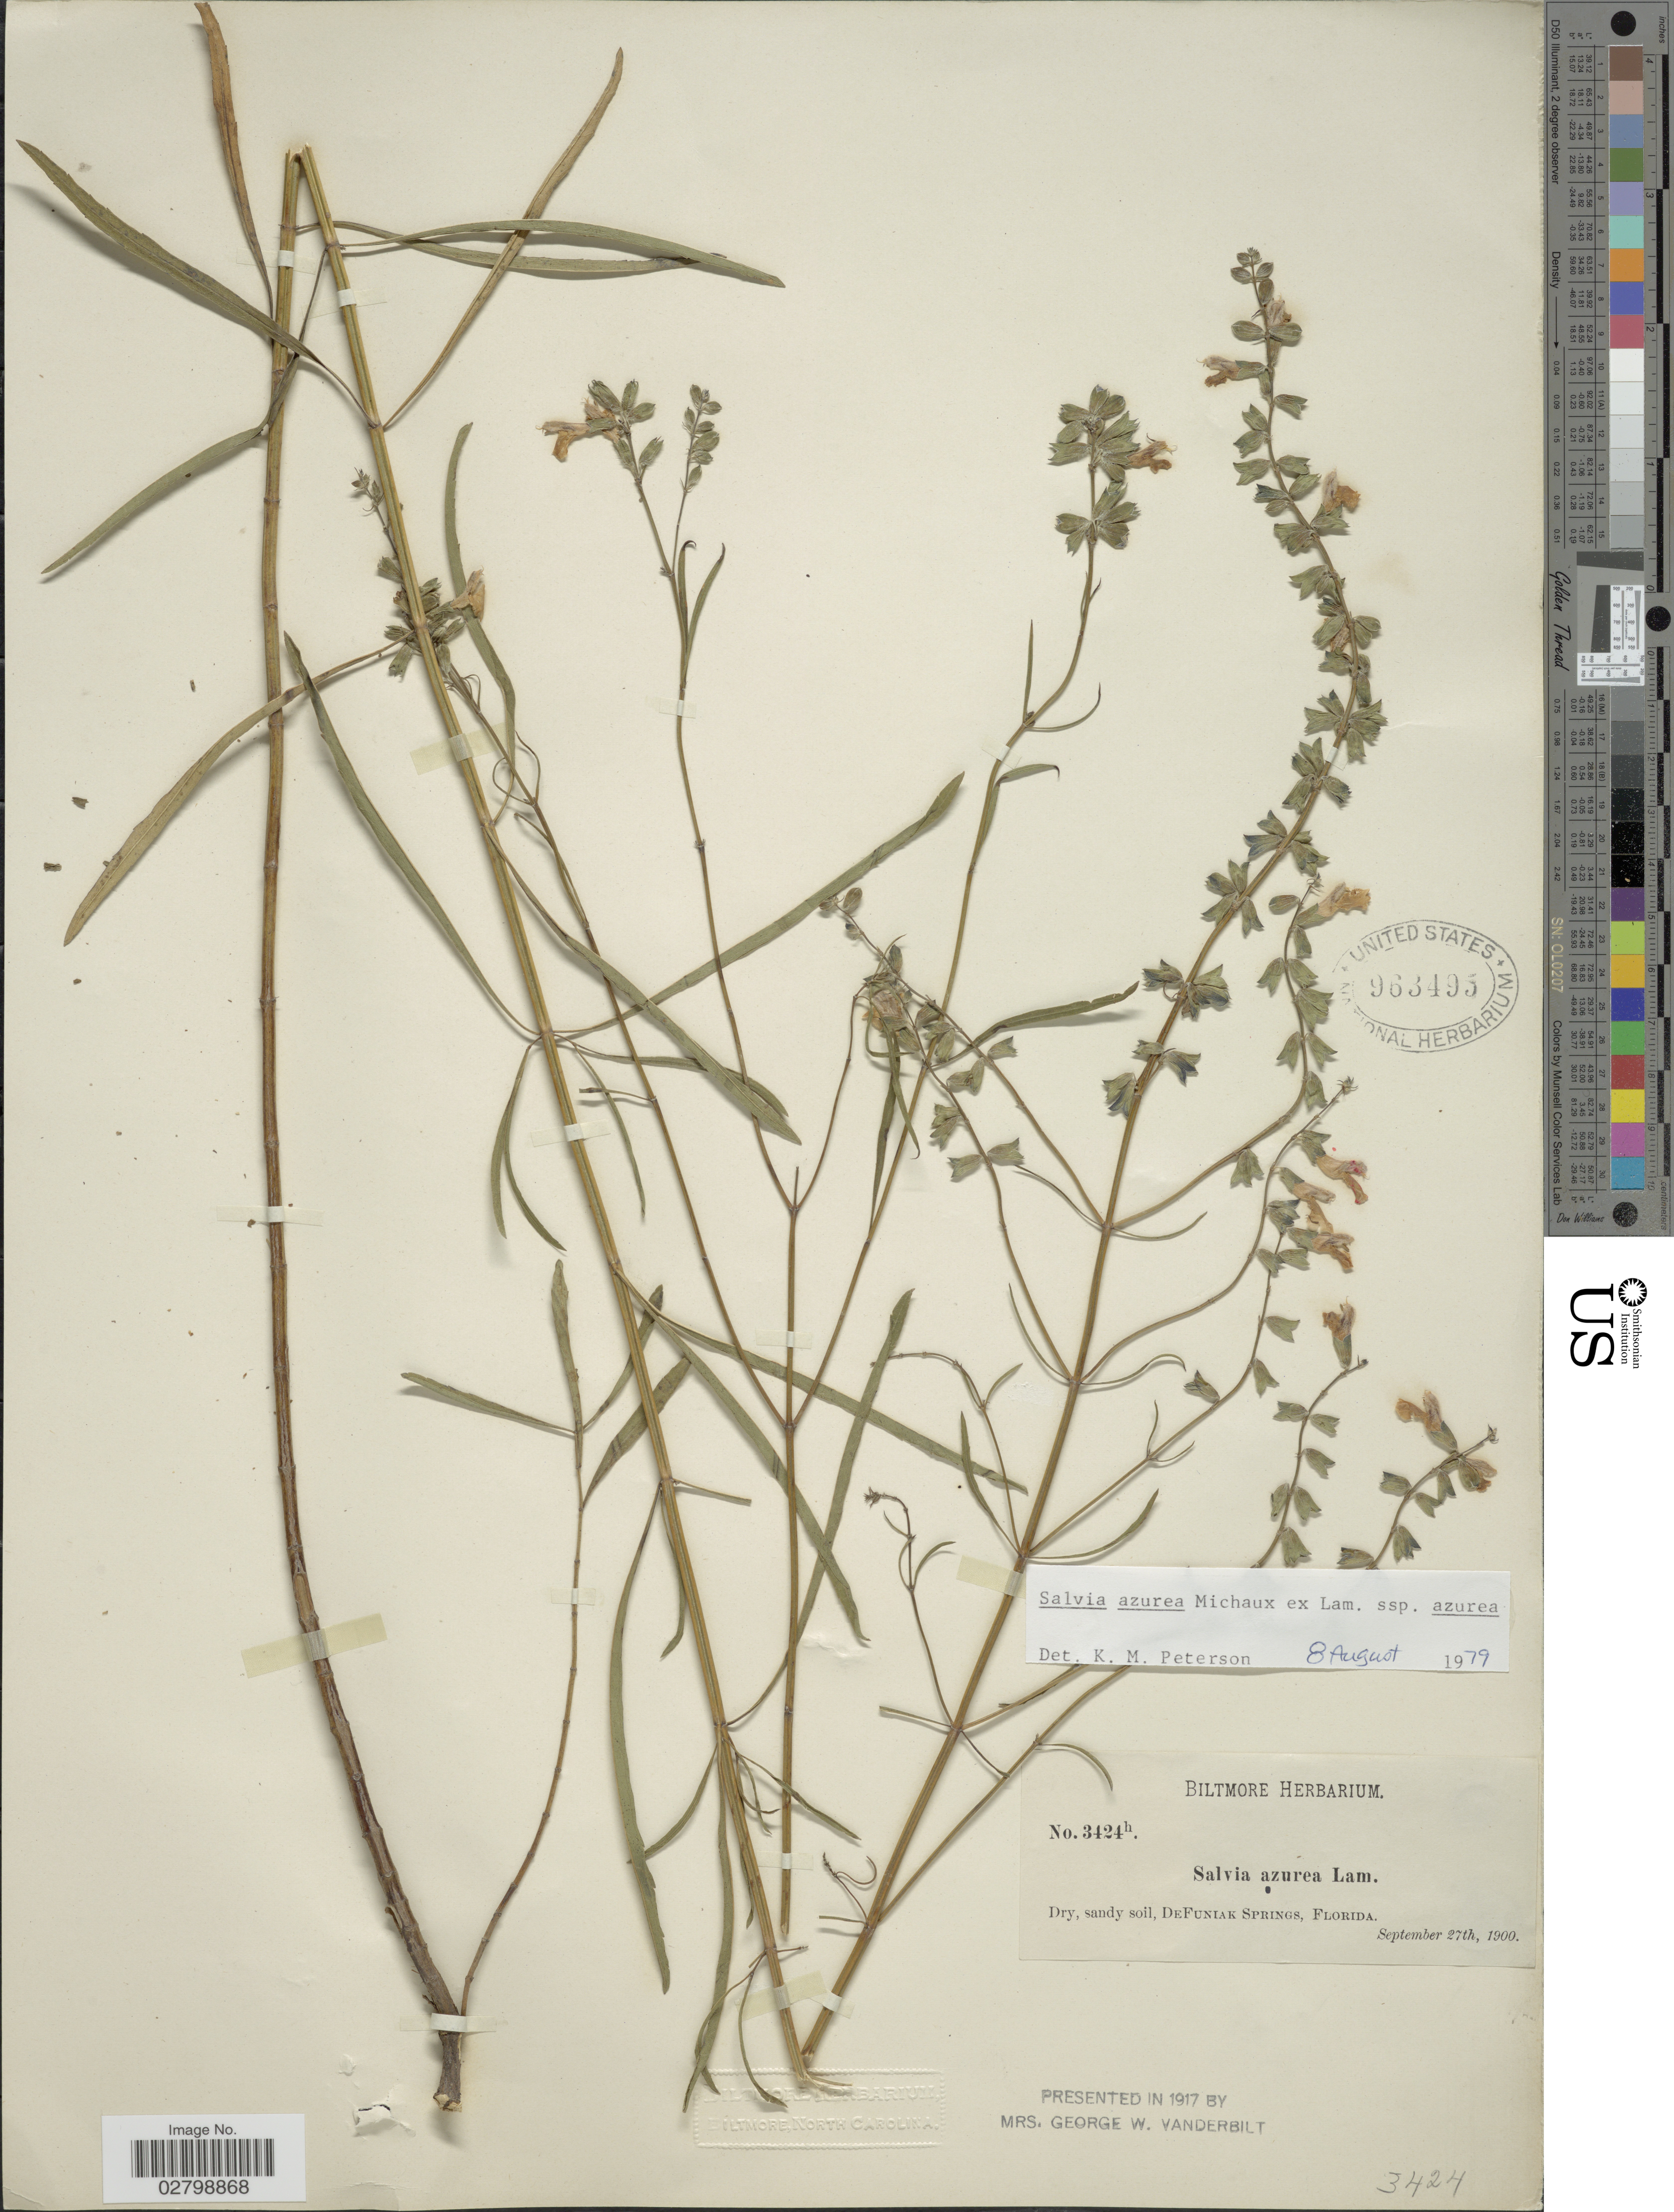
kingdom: Plantae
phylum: Tracheophyta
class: Magnoliopsida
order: Lamiales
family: Lamiaceae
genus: Salvia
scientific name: Salvia azurea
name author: Michx. ex Vahl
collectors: ex herb. Biltmore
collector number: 3424h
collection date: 1900-09-27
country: United States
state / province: Florida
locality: DeFunlak Springs.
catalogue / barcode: US 963495